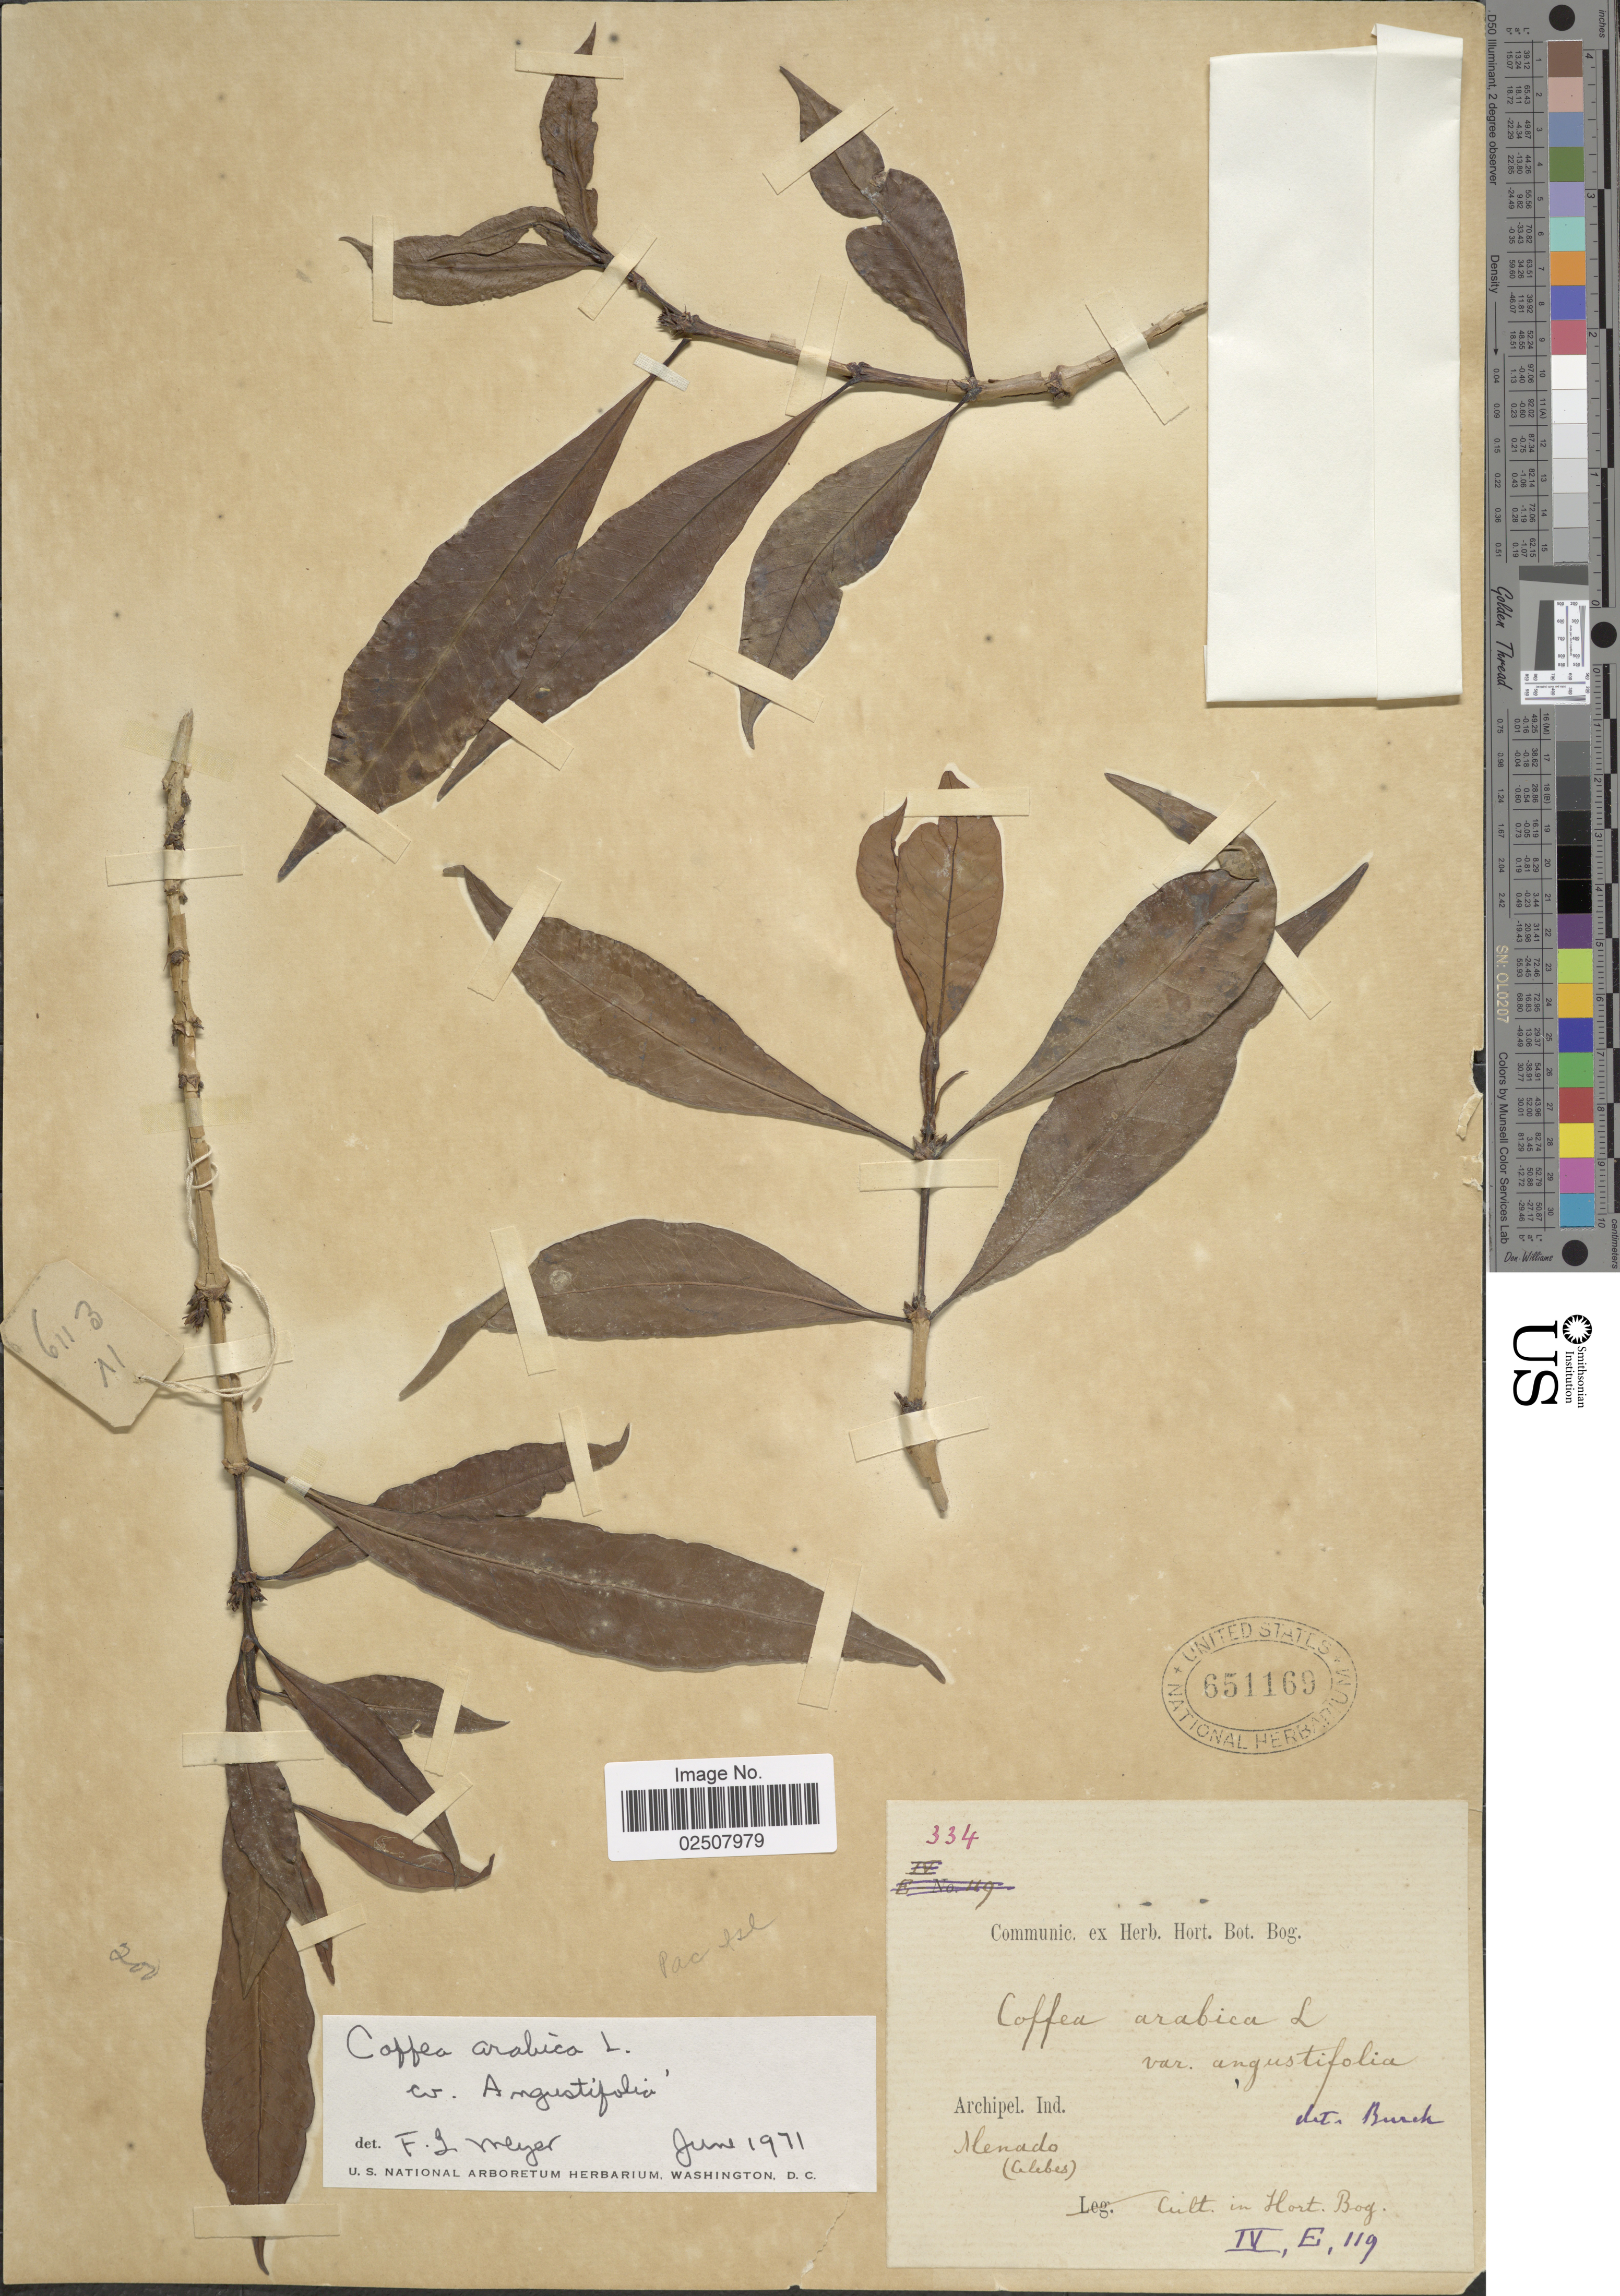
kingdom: Plantae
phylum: Tracheophyta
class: Magnoliopsida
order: Gentianales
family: Rubiaceae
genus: Coffea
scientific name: Coffea arabica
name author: L.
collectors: Cult. In Hort. Bog.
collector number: IV, E, 119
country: Indonesia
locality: Archipel. Isl. Menado (Celebes) , Pac Isl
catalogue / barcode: US 651169